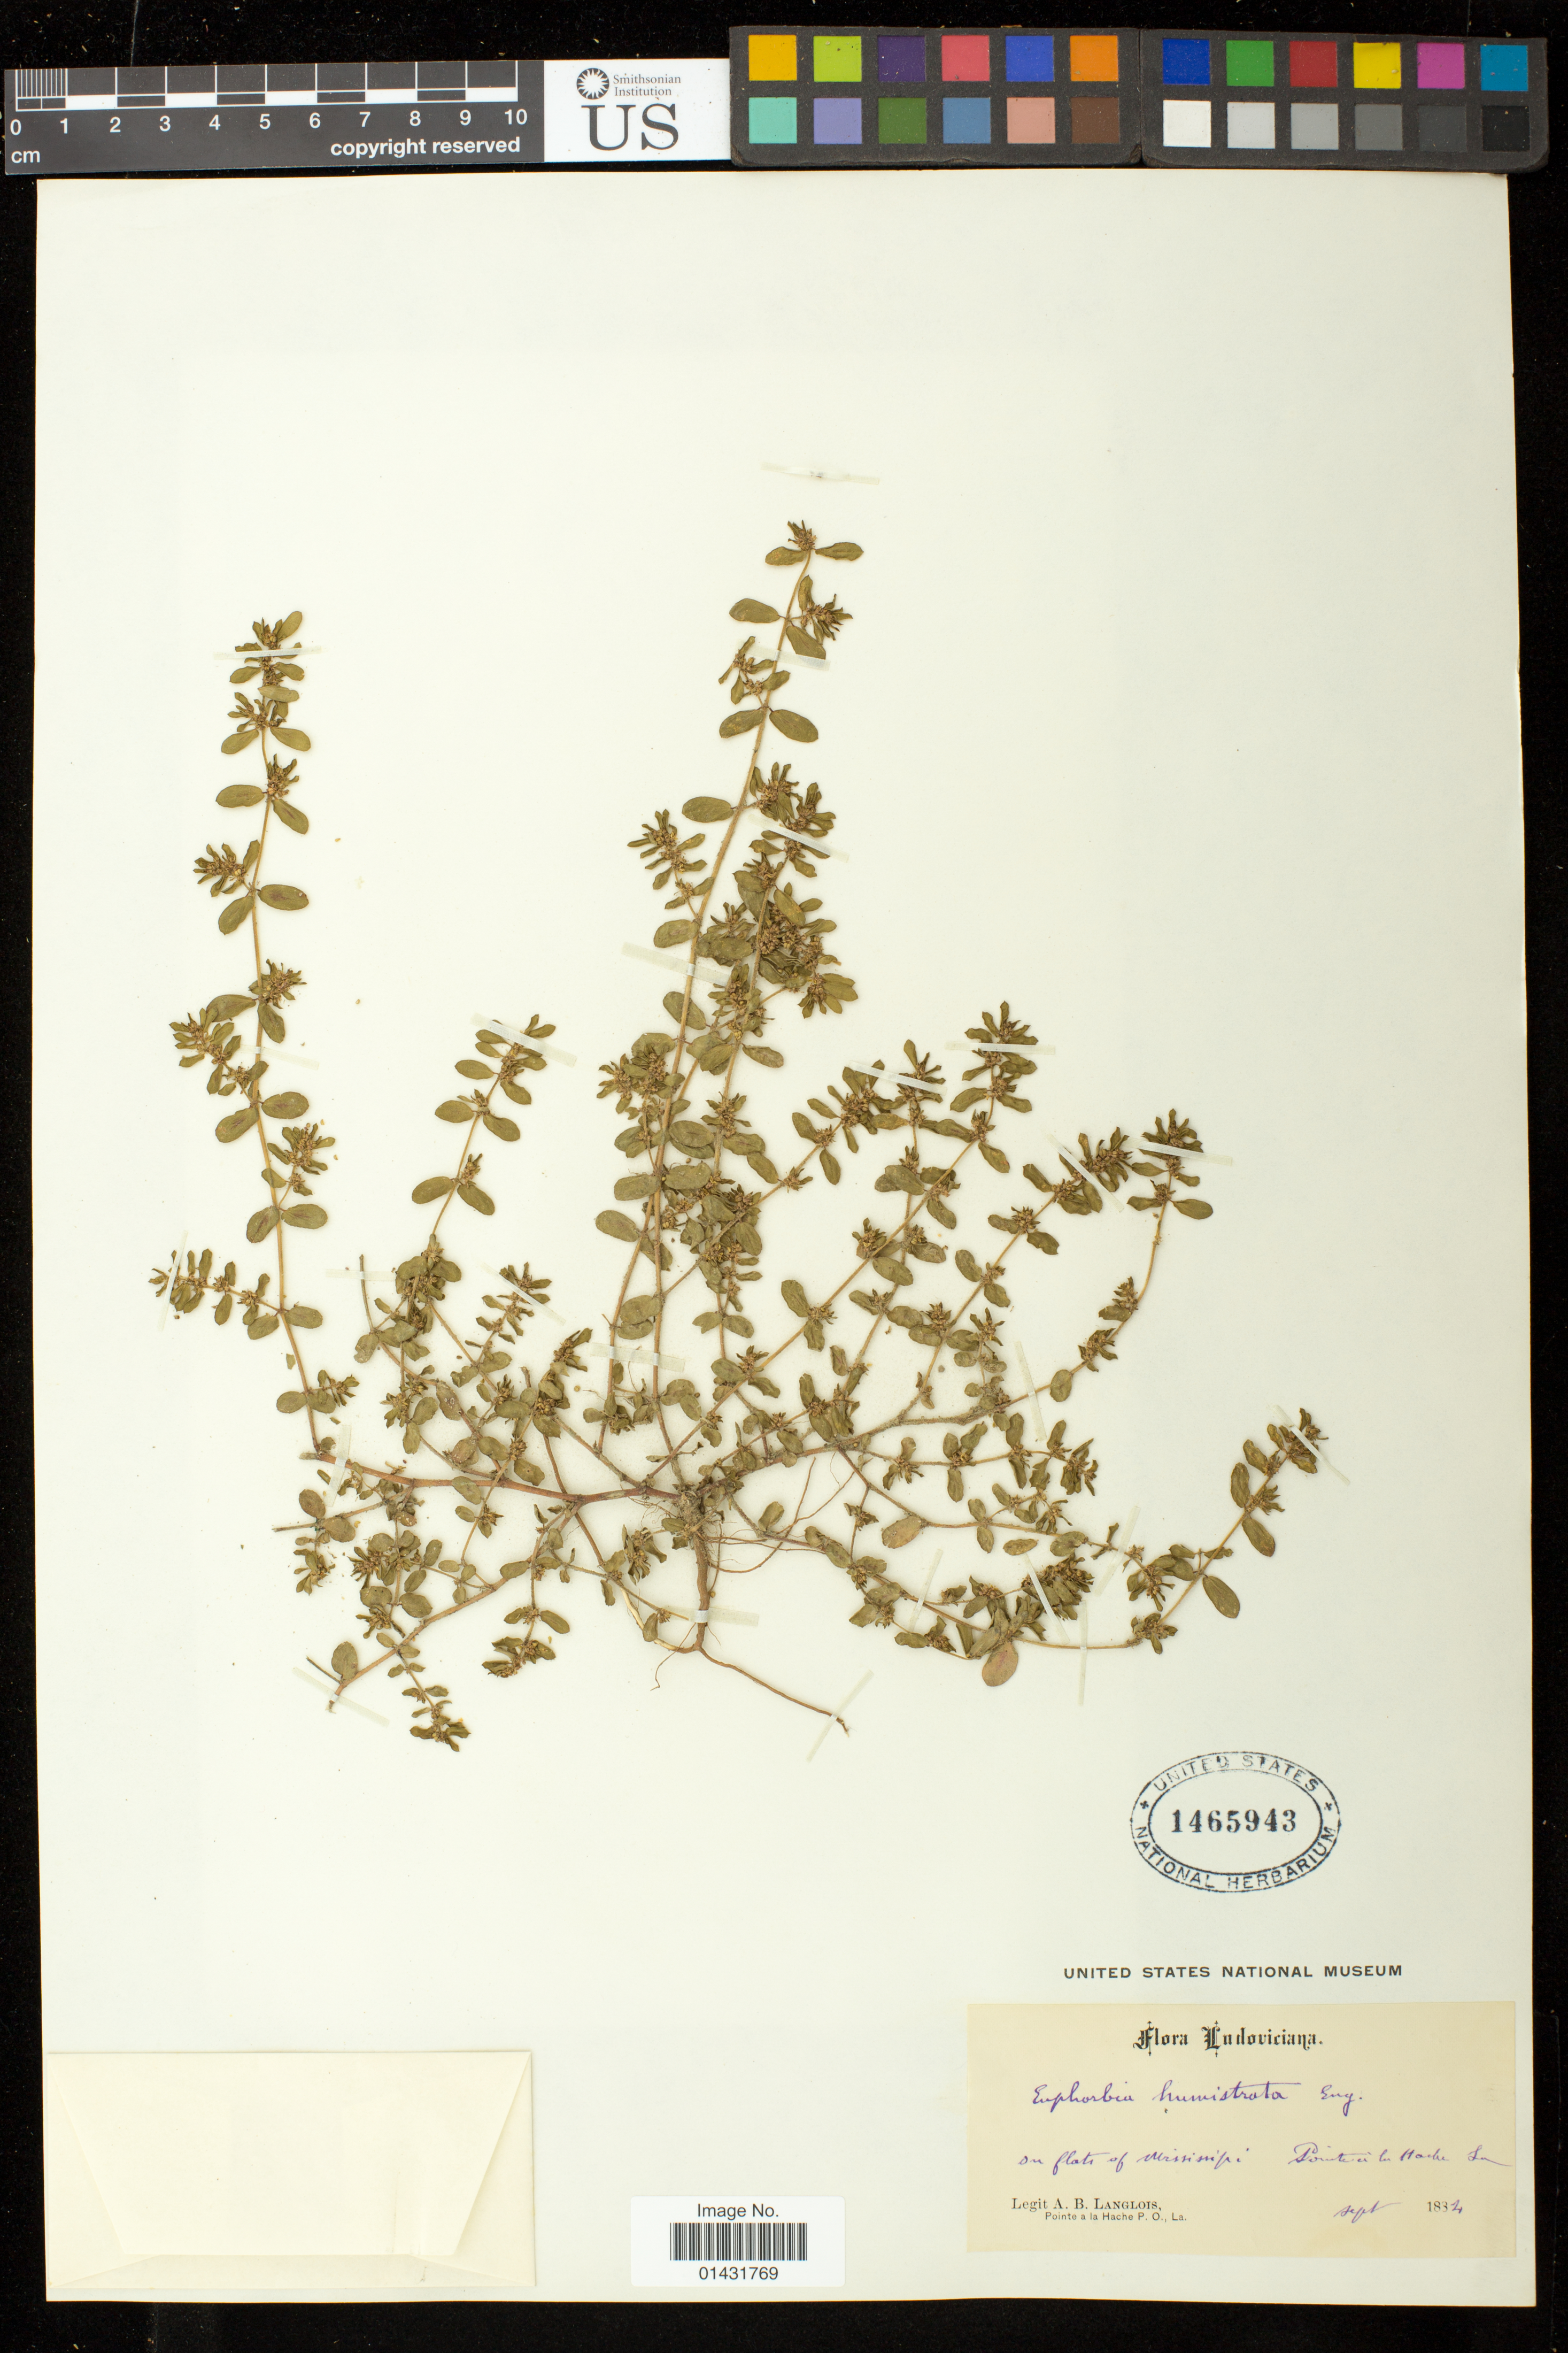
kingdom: Plantae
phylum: Tracheophyta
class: Magnoliopsida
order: Malpighiales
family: Euphorbiaceae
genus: Euphorbia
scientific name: Euphorbia humistrata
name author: Engelm. ex A. Gray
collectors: A. B. Langlois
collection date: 1834-09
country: United States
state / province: Louisiana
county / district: Plaquemines Parish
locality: on flats of Mississpi [Mississippi] Pointe a la Hache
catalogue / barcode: US 1465943